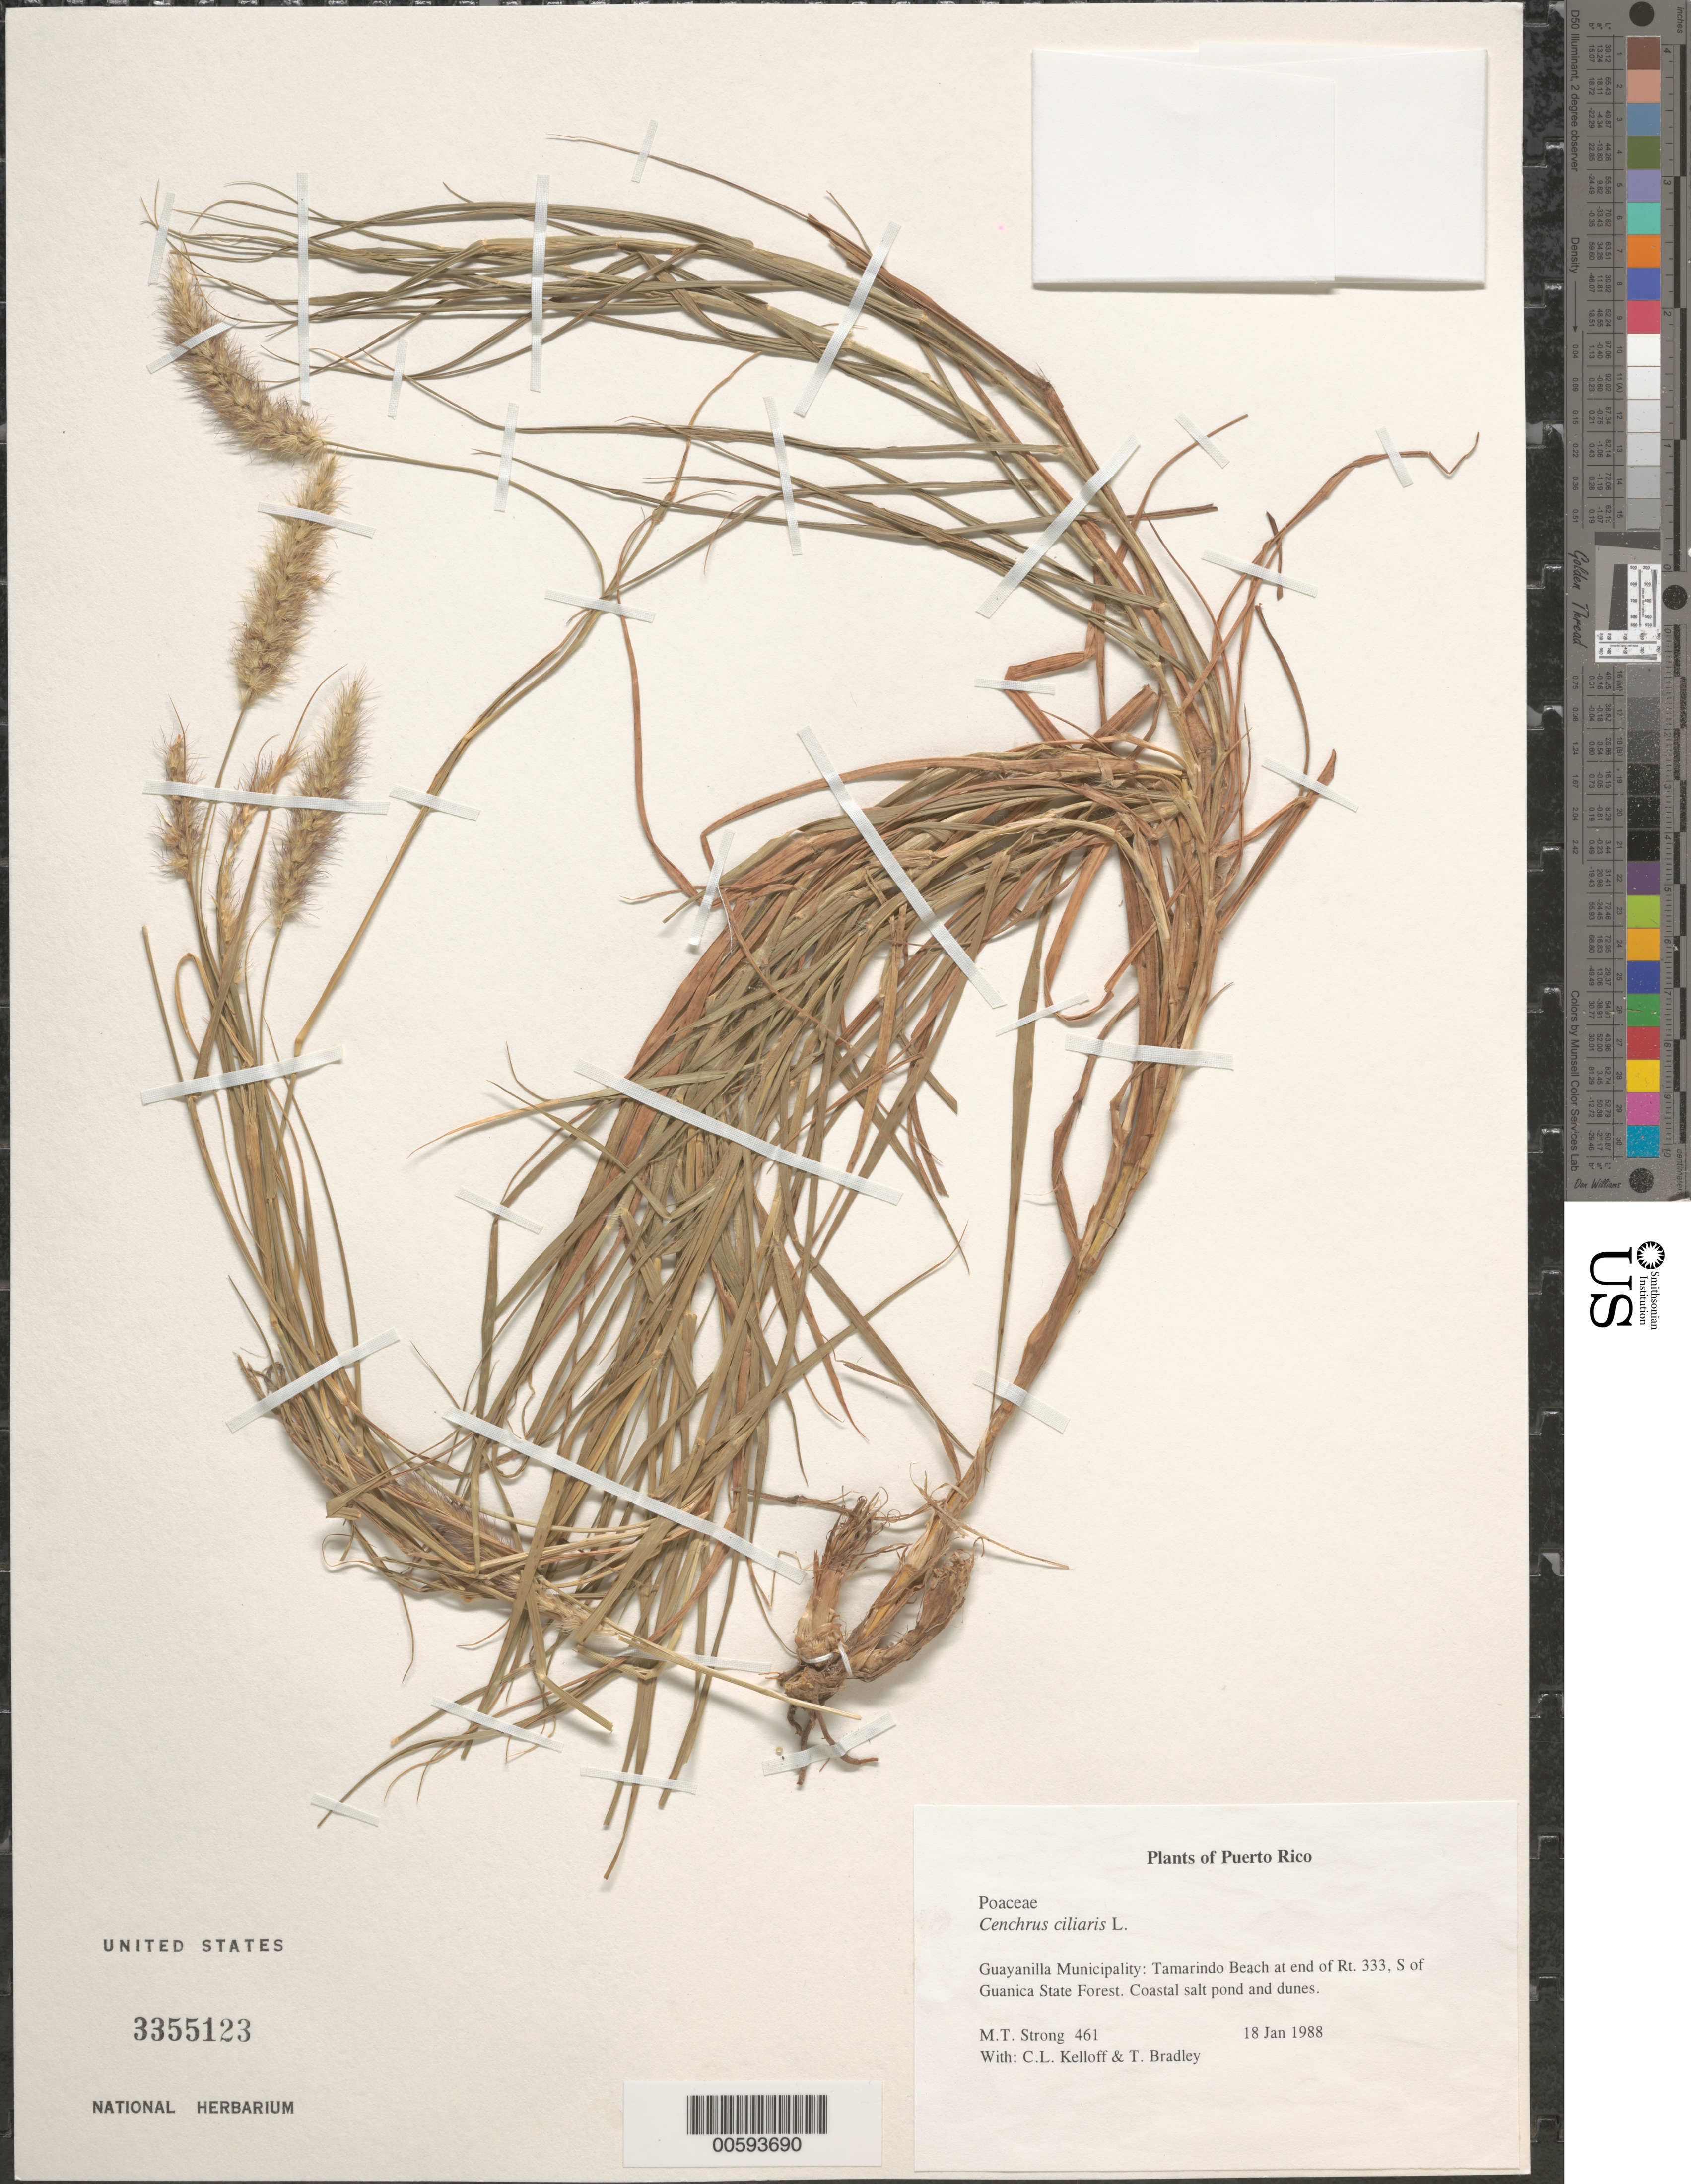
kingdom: Plantae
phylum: Tracheophyta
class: Liliopsida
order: Poales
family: Poaceae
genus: Cenchrus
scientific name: Cenchrus ciliaris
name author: L.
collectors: M. T. Strong, C. L. Kelloff & T. Bradley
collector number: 461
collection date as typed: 18 Jan 1988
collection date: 1988-01-18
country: Puerto Rico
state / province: Guayanilla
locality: Guayanilla Municipality: Tamarindo Beach at end of Rt. 333, S of Guanica State Forest.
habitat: Coastal salt pond and dunes.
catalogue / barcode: US 3355123